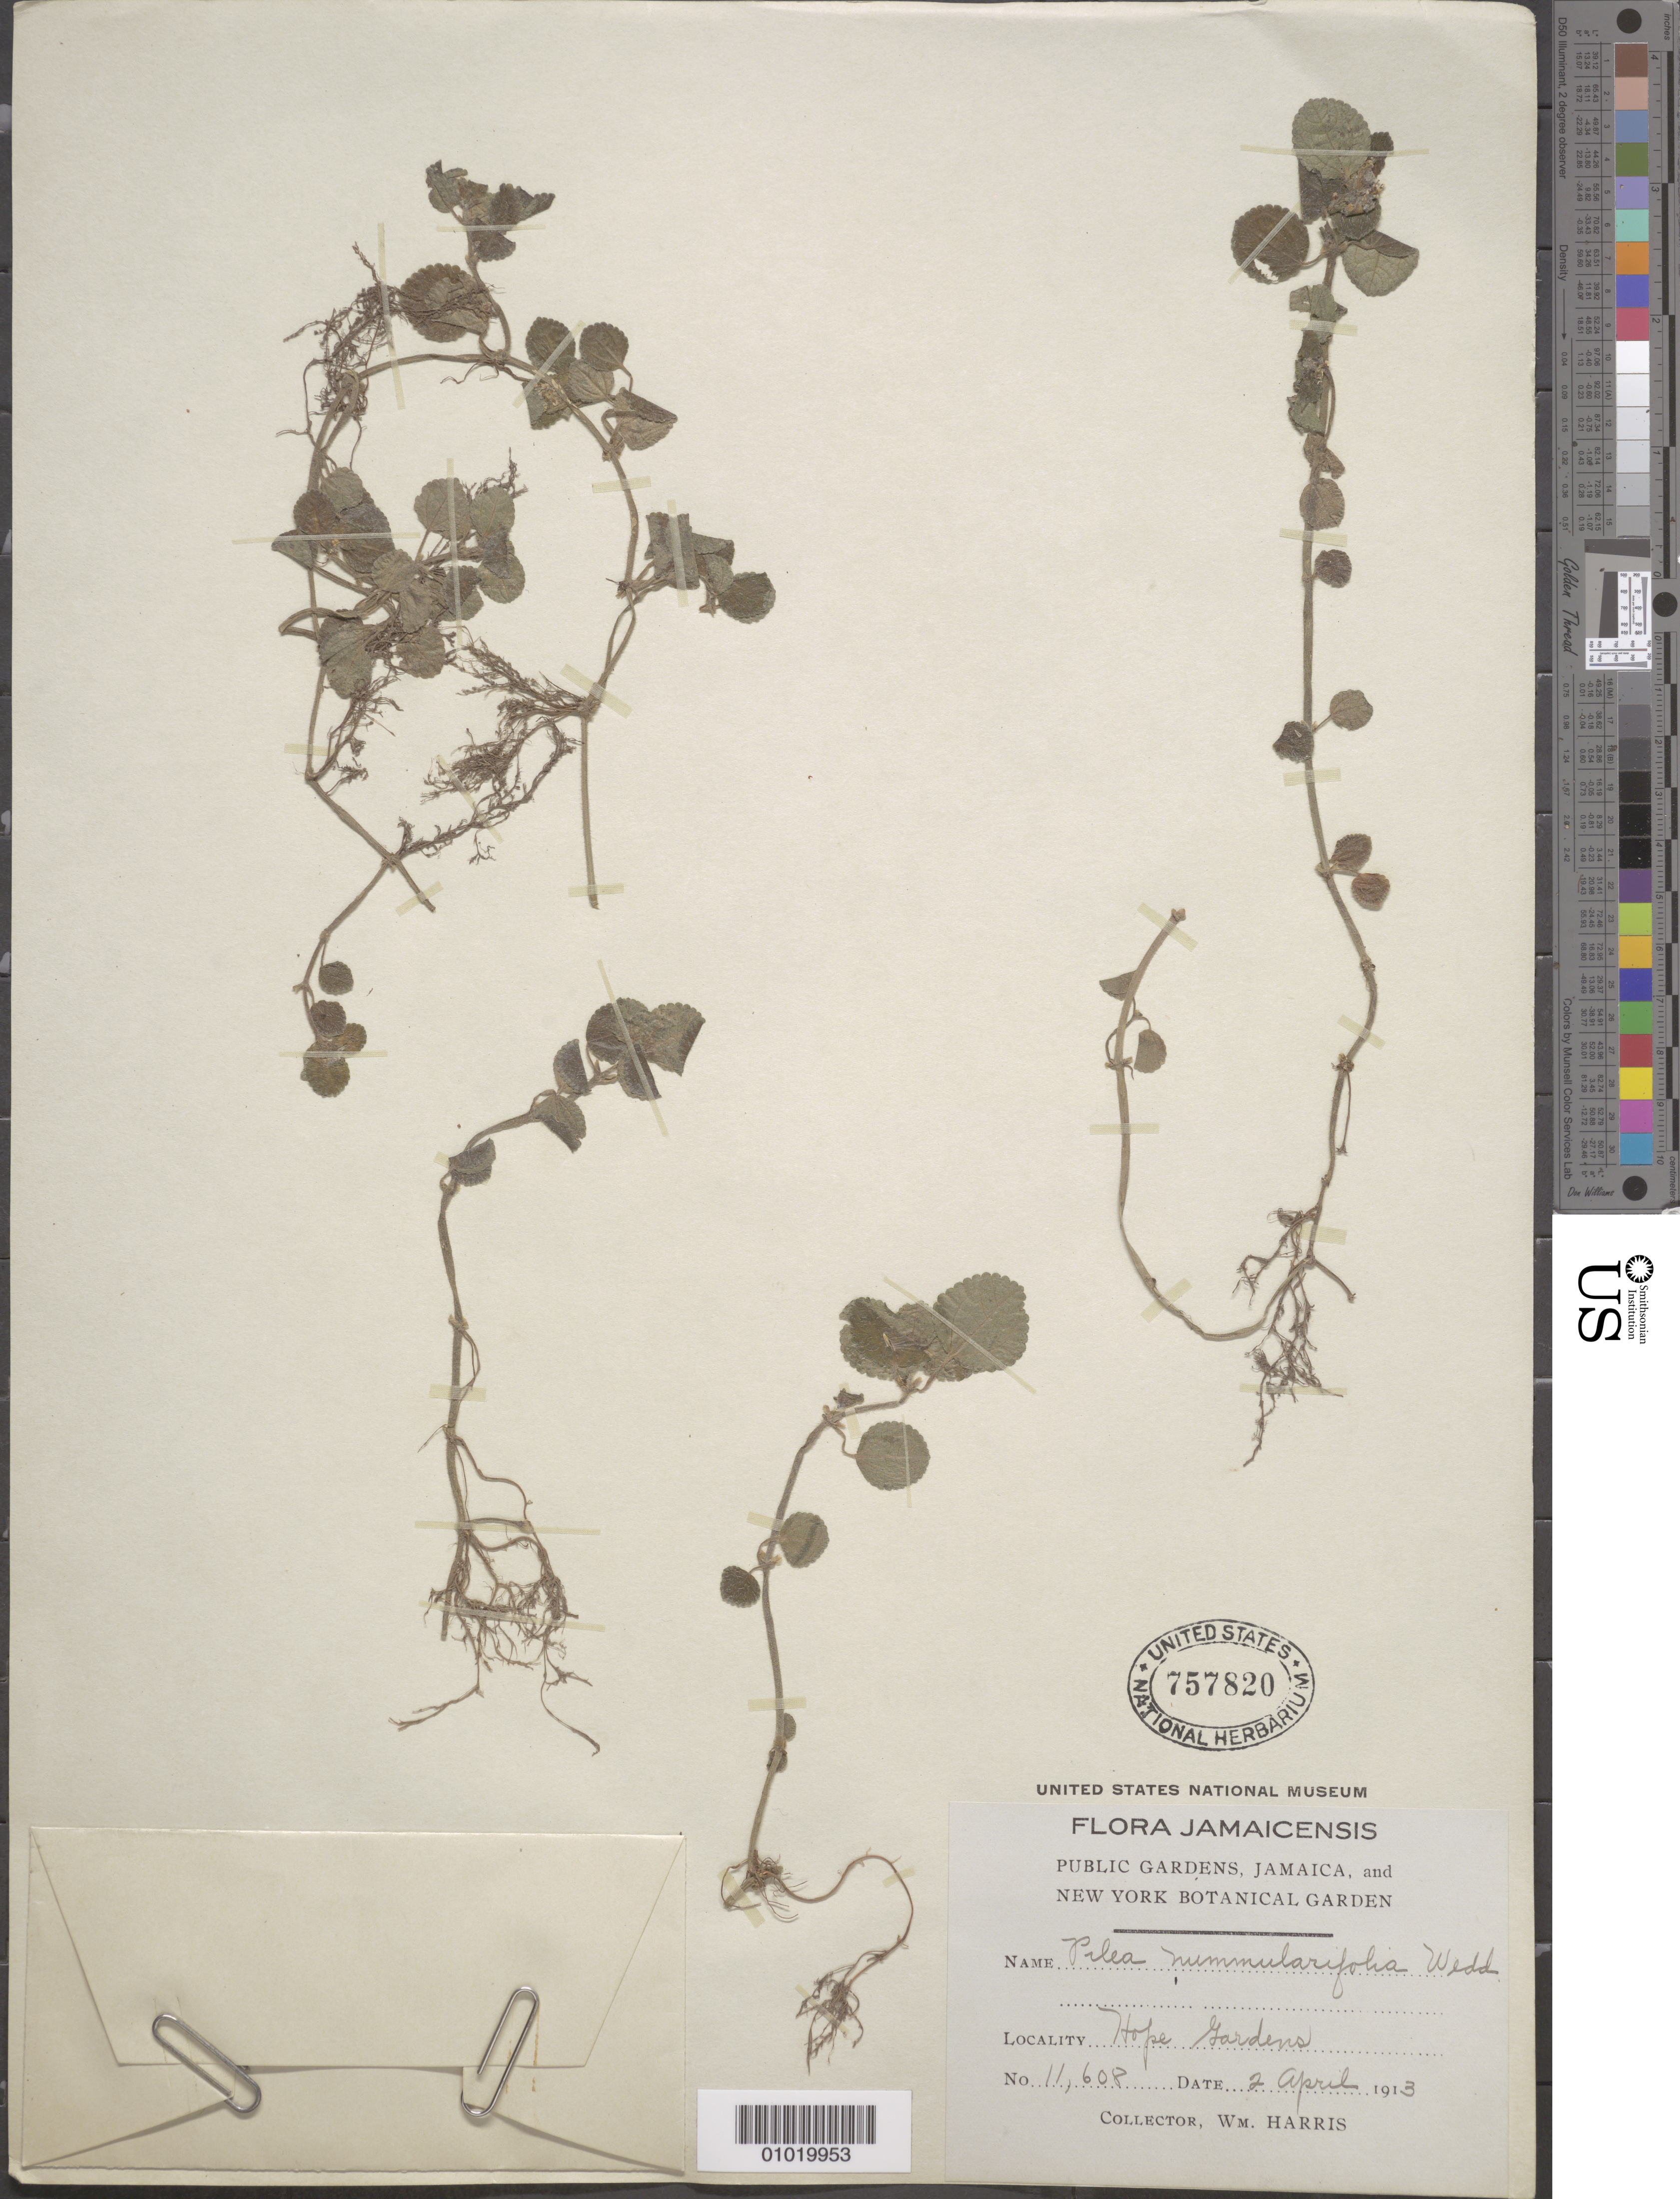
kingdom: Plantae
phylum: Tracheophyta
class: Magnoliopsida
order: Rosales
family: Urticaceae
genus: Pilea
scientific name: Pilea nummularifolia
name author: (Sw.) Wedd.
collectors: W. Harris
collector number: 11608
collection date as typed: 02 Apr 1913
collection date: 1913-04-02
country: Jamaica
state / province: Saint Andrew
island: Jamaica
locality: Hope Gardens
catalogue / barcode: US 757820